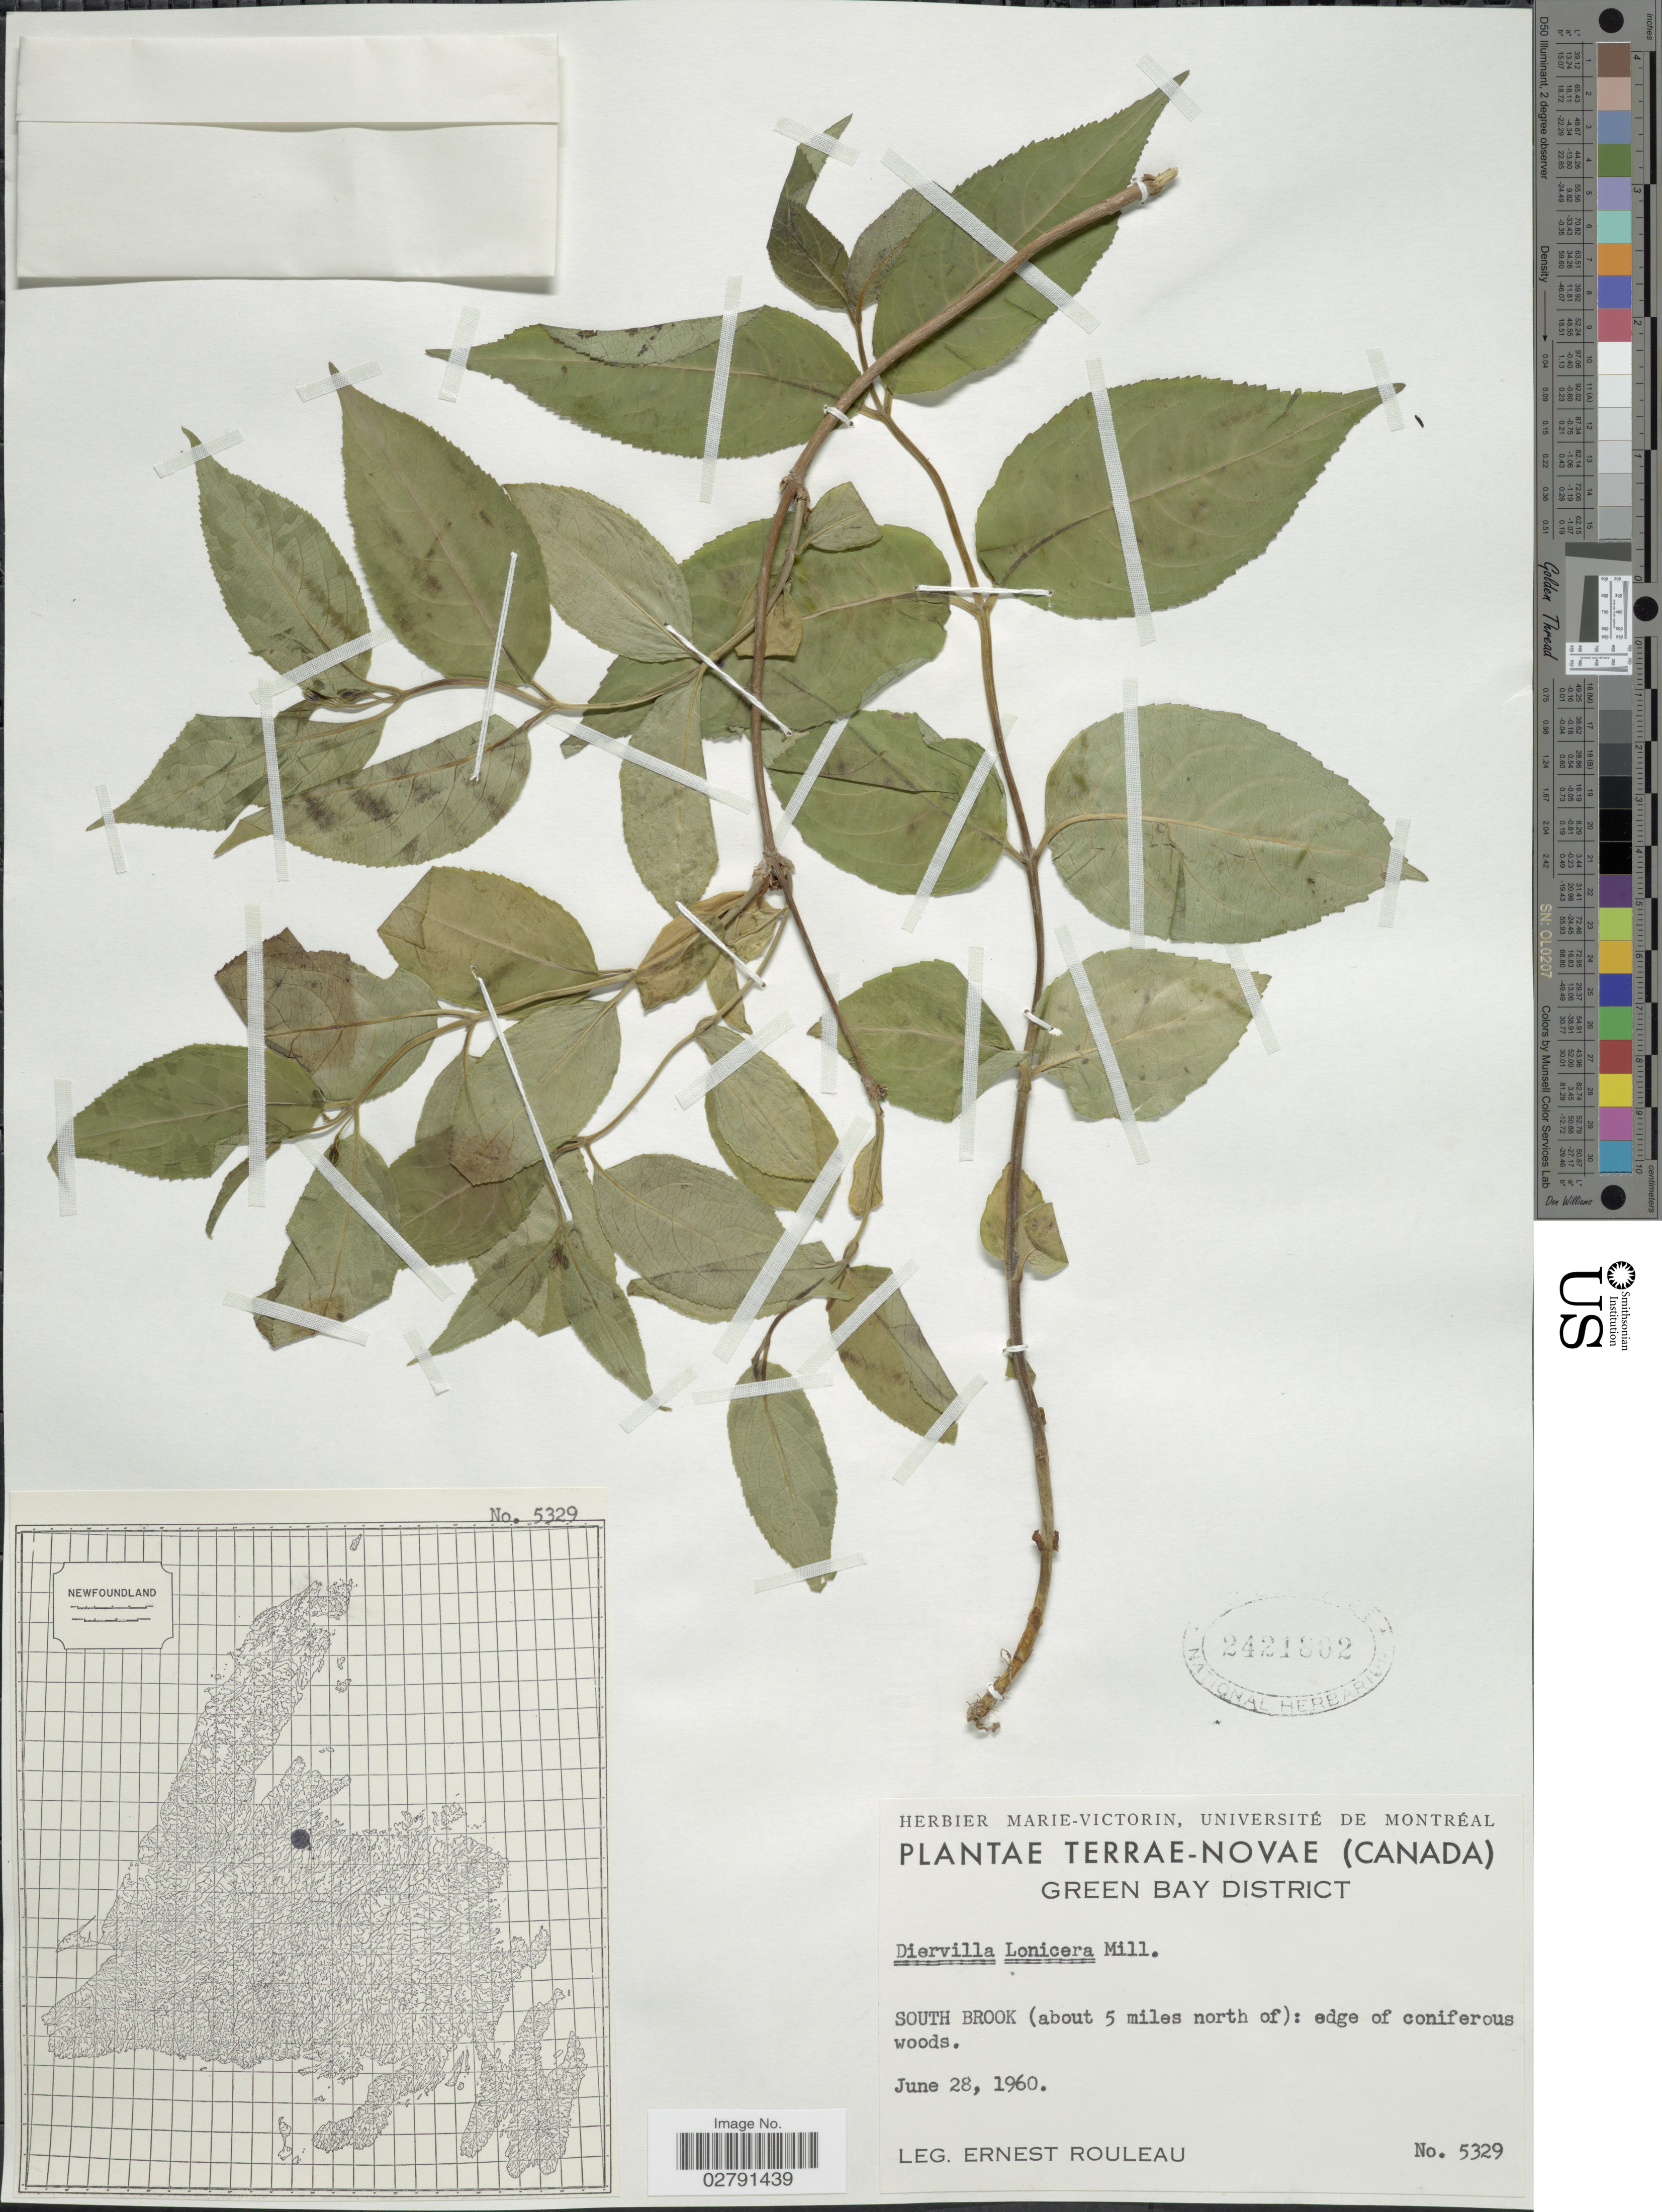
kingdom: Plantae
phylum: Tracheophyta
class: Magnoliopsida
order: Dipsacales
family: Caprifoliaceae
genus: Diervilla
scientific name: Diervilla lonicera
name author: Mill.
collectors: J. Rouleau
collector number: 5329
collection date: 1960-06-28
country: Canada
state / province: Newfoundland and Labrador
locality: Terrae-Novae, Green Bay District, South Brook (about 5 miles north of).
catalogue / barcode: US 2421802